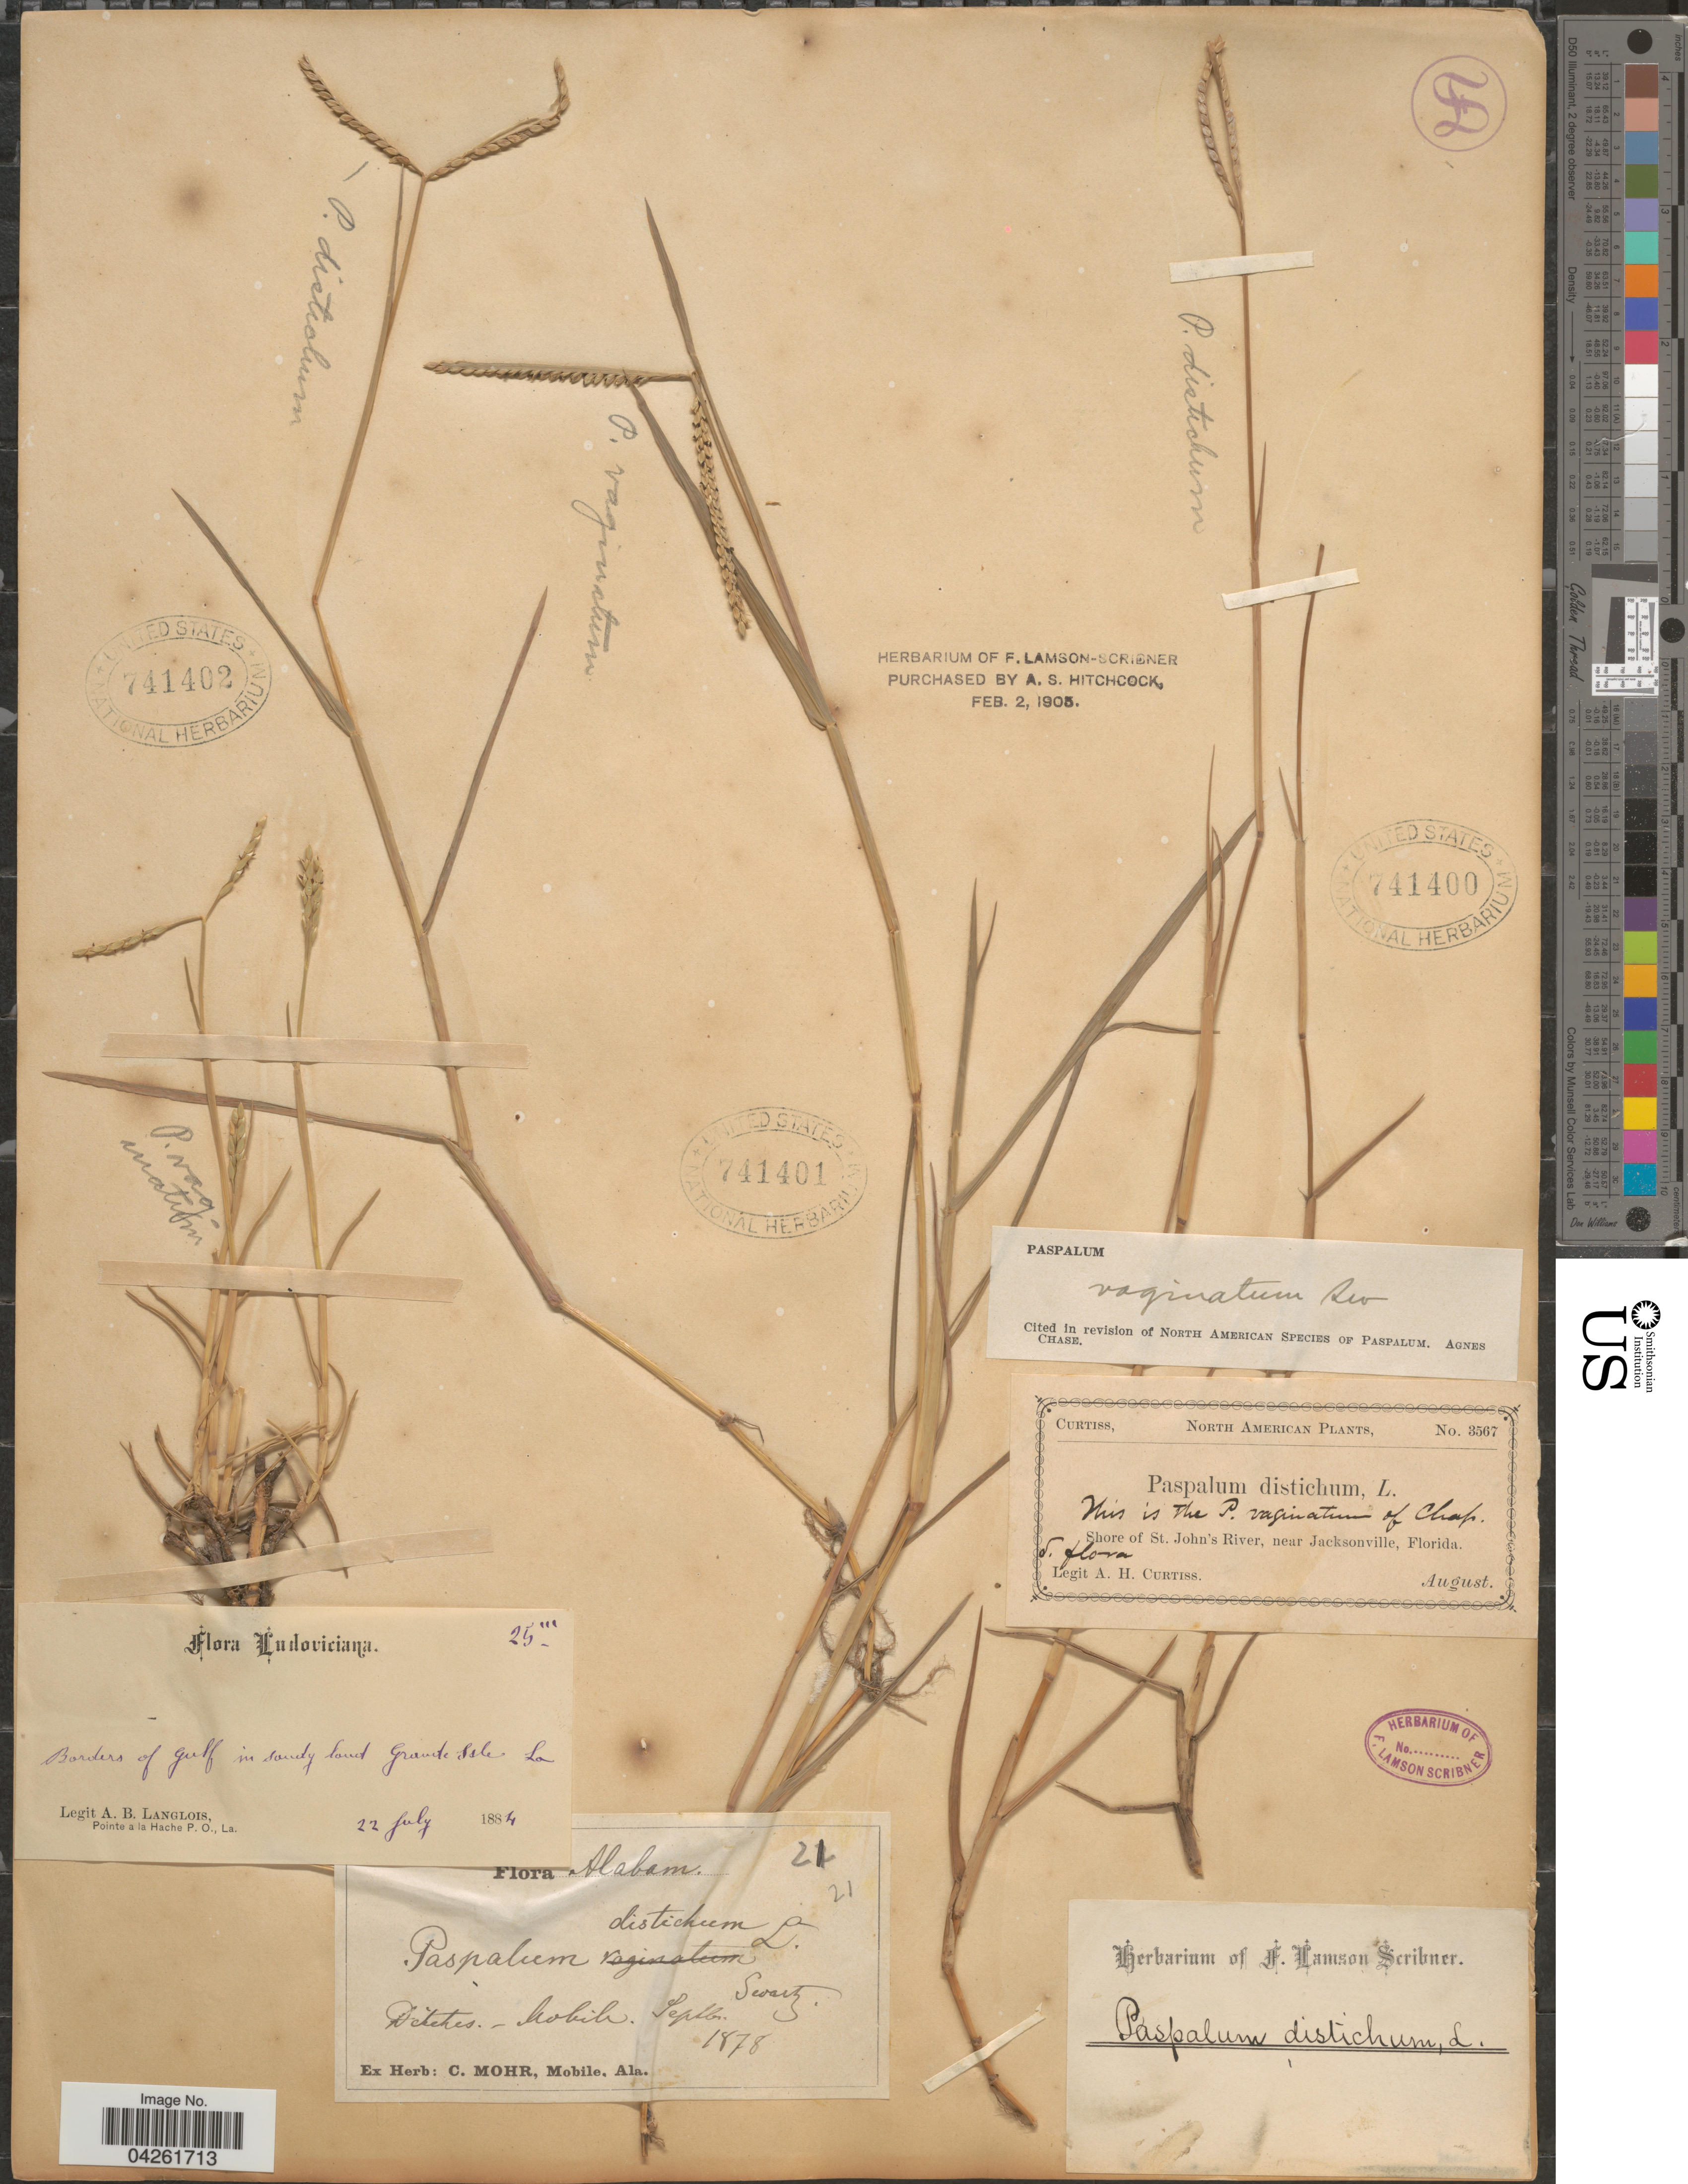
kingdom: Plantae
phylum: Tracheophyta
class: Liliopsida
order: Poales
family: Poaceae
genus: Paspalum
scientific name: Paspalum distichum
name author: L.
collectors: A. H. Curtiss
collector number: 3567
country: United States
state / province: Florida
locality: Shore of St. John's River, near Jacksonville.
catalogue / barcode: US 741400-3